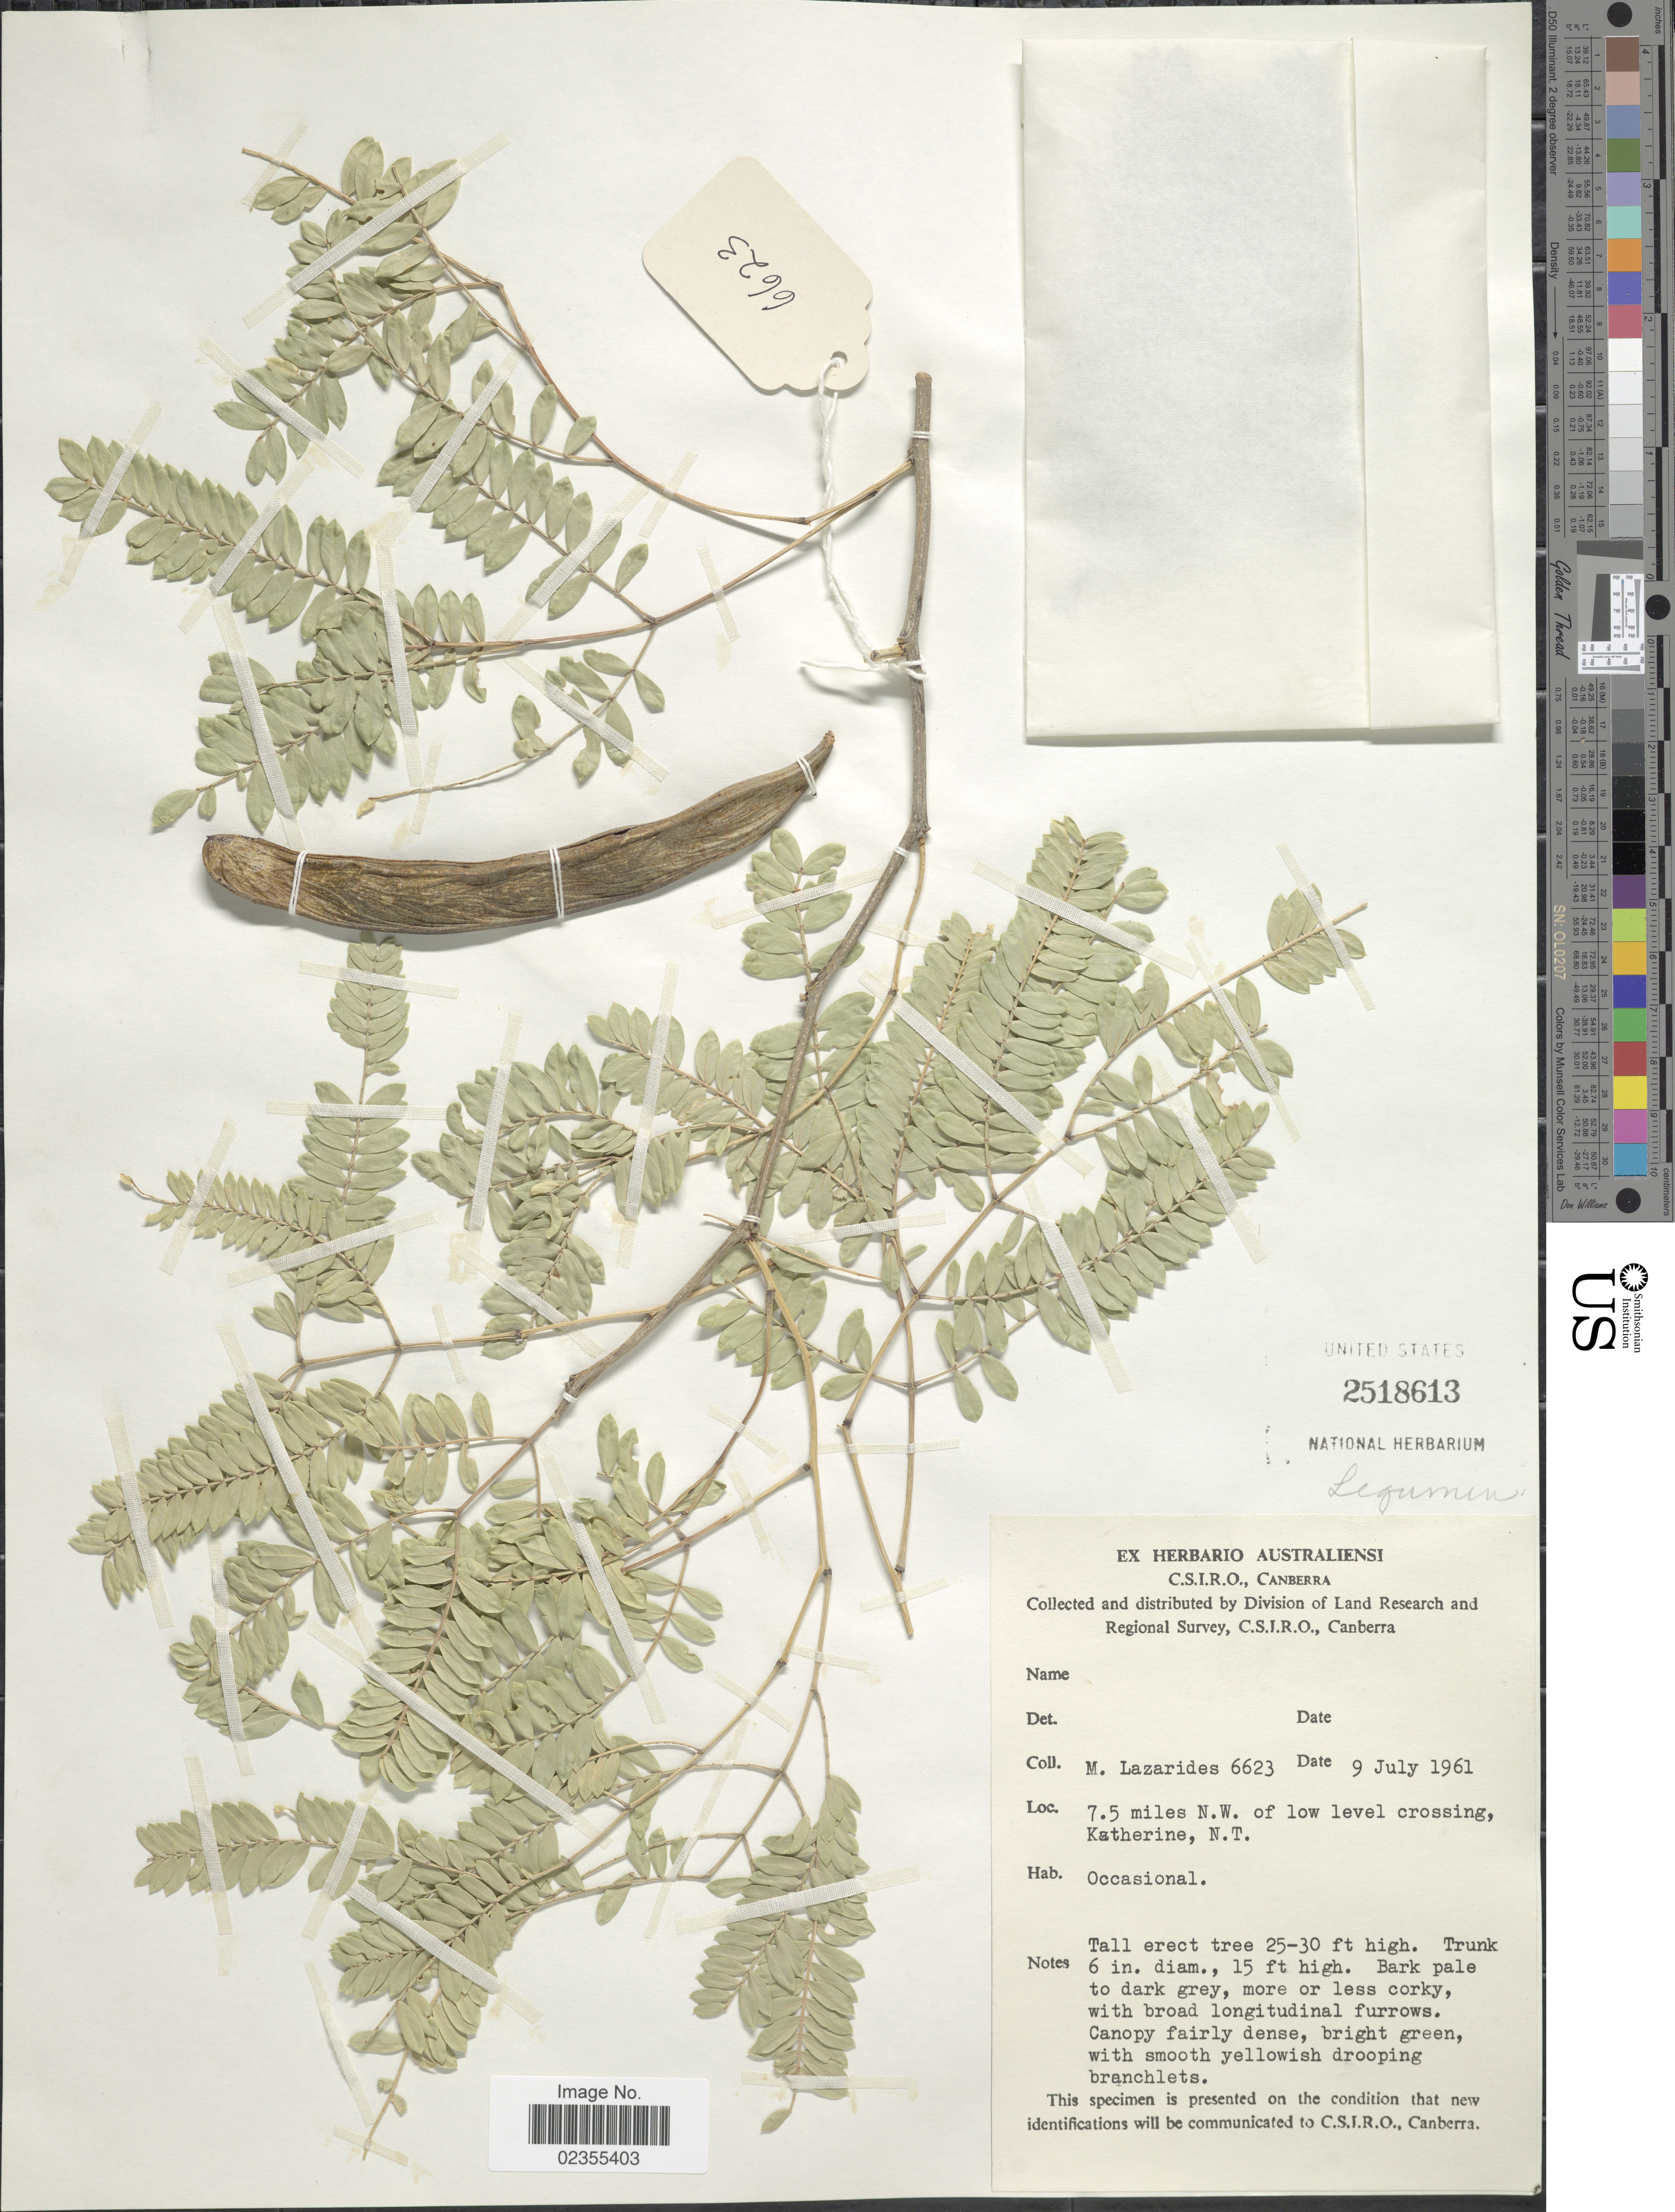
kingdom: Plantae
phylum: Tracheophyta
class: Magnoliopsida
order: Fabales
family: Fabaceae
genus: Vachellia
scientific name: Vachellia pachyphloia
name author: (W. Fitzg.) Kodela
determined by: Kodela, P. G.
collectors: M. Lazarides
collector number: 6623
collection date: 1961-07-09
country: Canada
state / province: Northwest Territories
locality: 7.5 miles N.W. of low level crossing, Katherine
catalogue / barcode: US 2518613